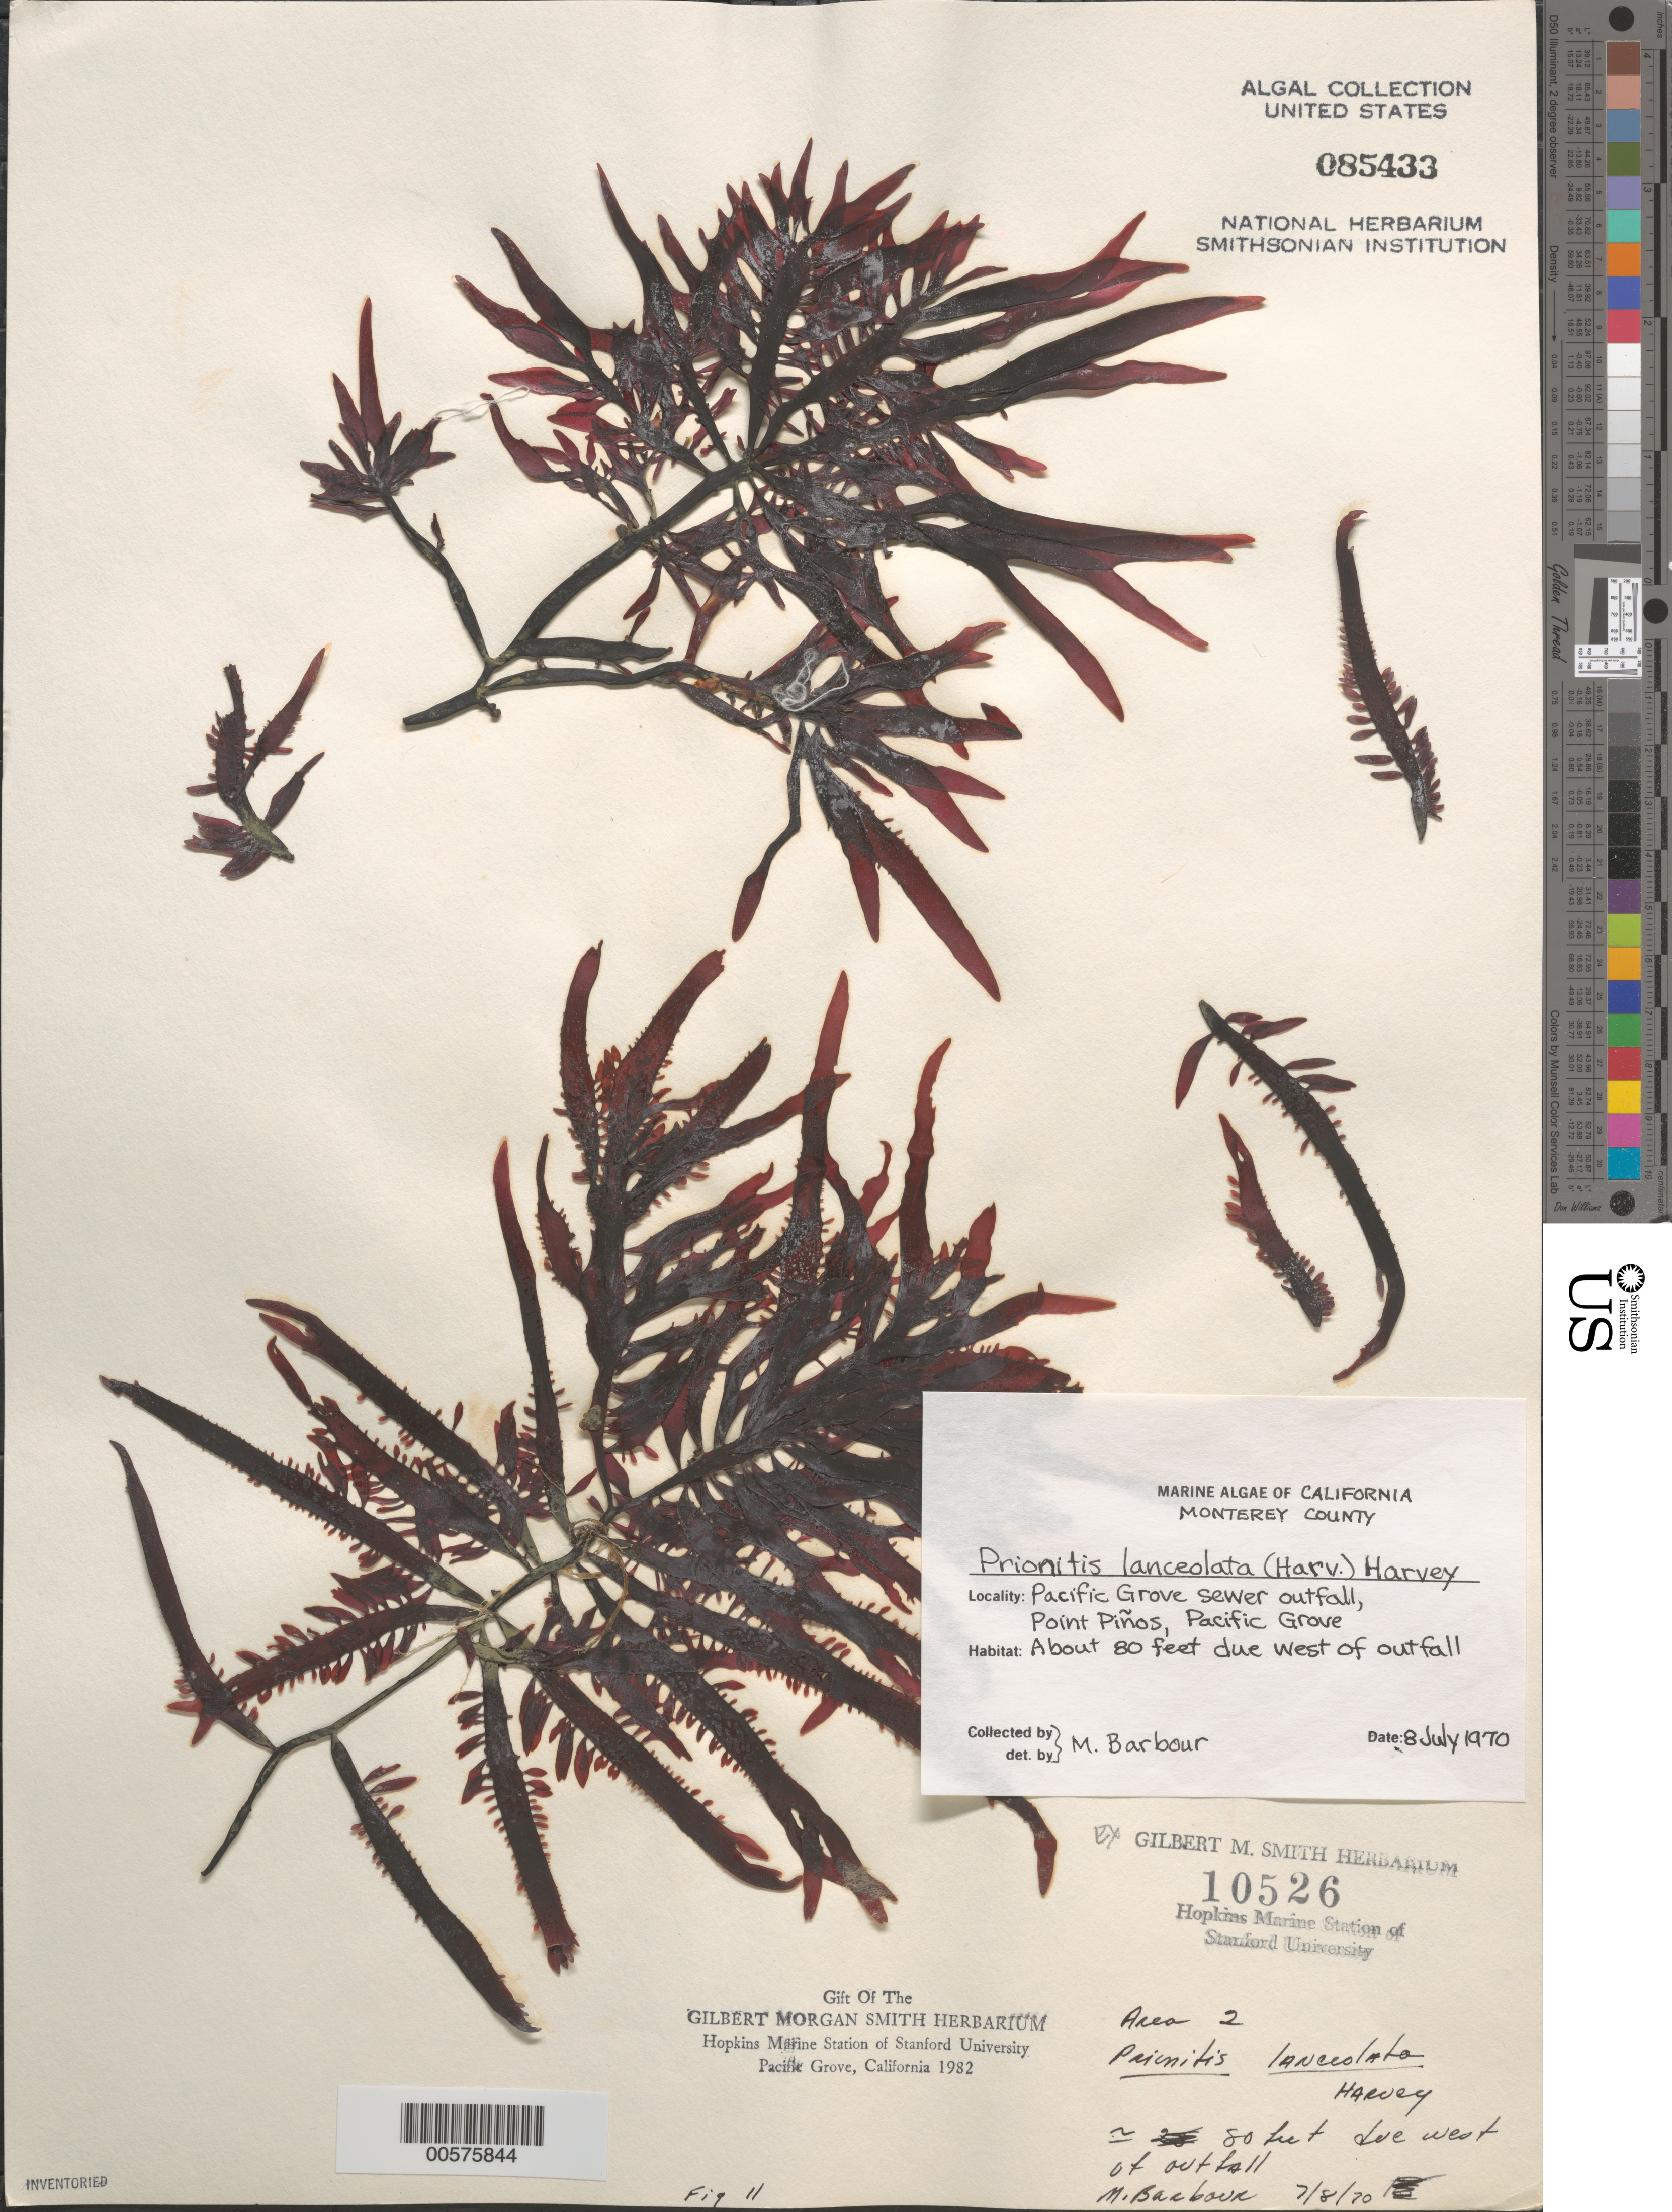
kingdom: Plantae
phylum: Rhodophyta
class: Florideophyceae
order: Cryptonemiales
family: Cryptonemiaceae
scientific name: Prionitis lanceolata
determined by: Barbour, M.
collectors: M. Barbour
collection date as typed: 08 Jul 1970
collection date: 1970-07-08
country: United States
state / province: California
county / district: Monterey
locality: Point Pinos, Pacific Grove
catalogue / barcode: US 85433